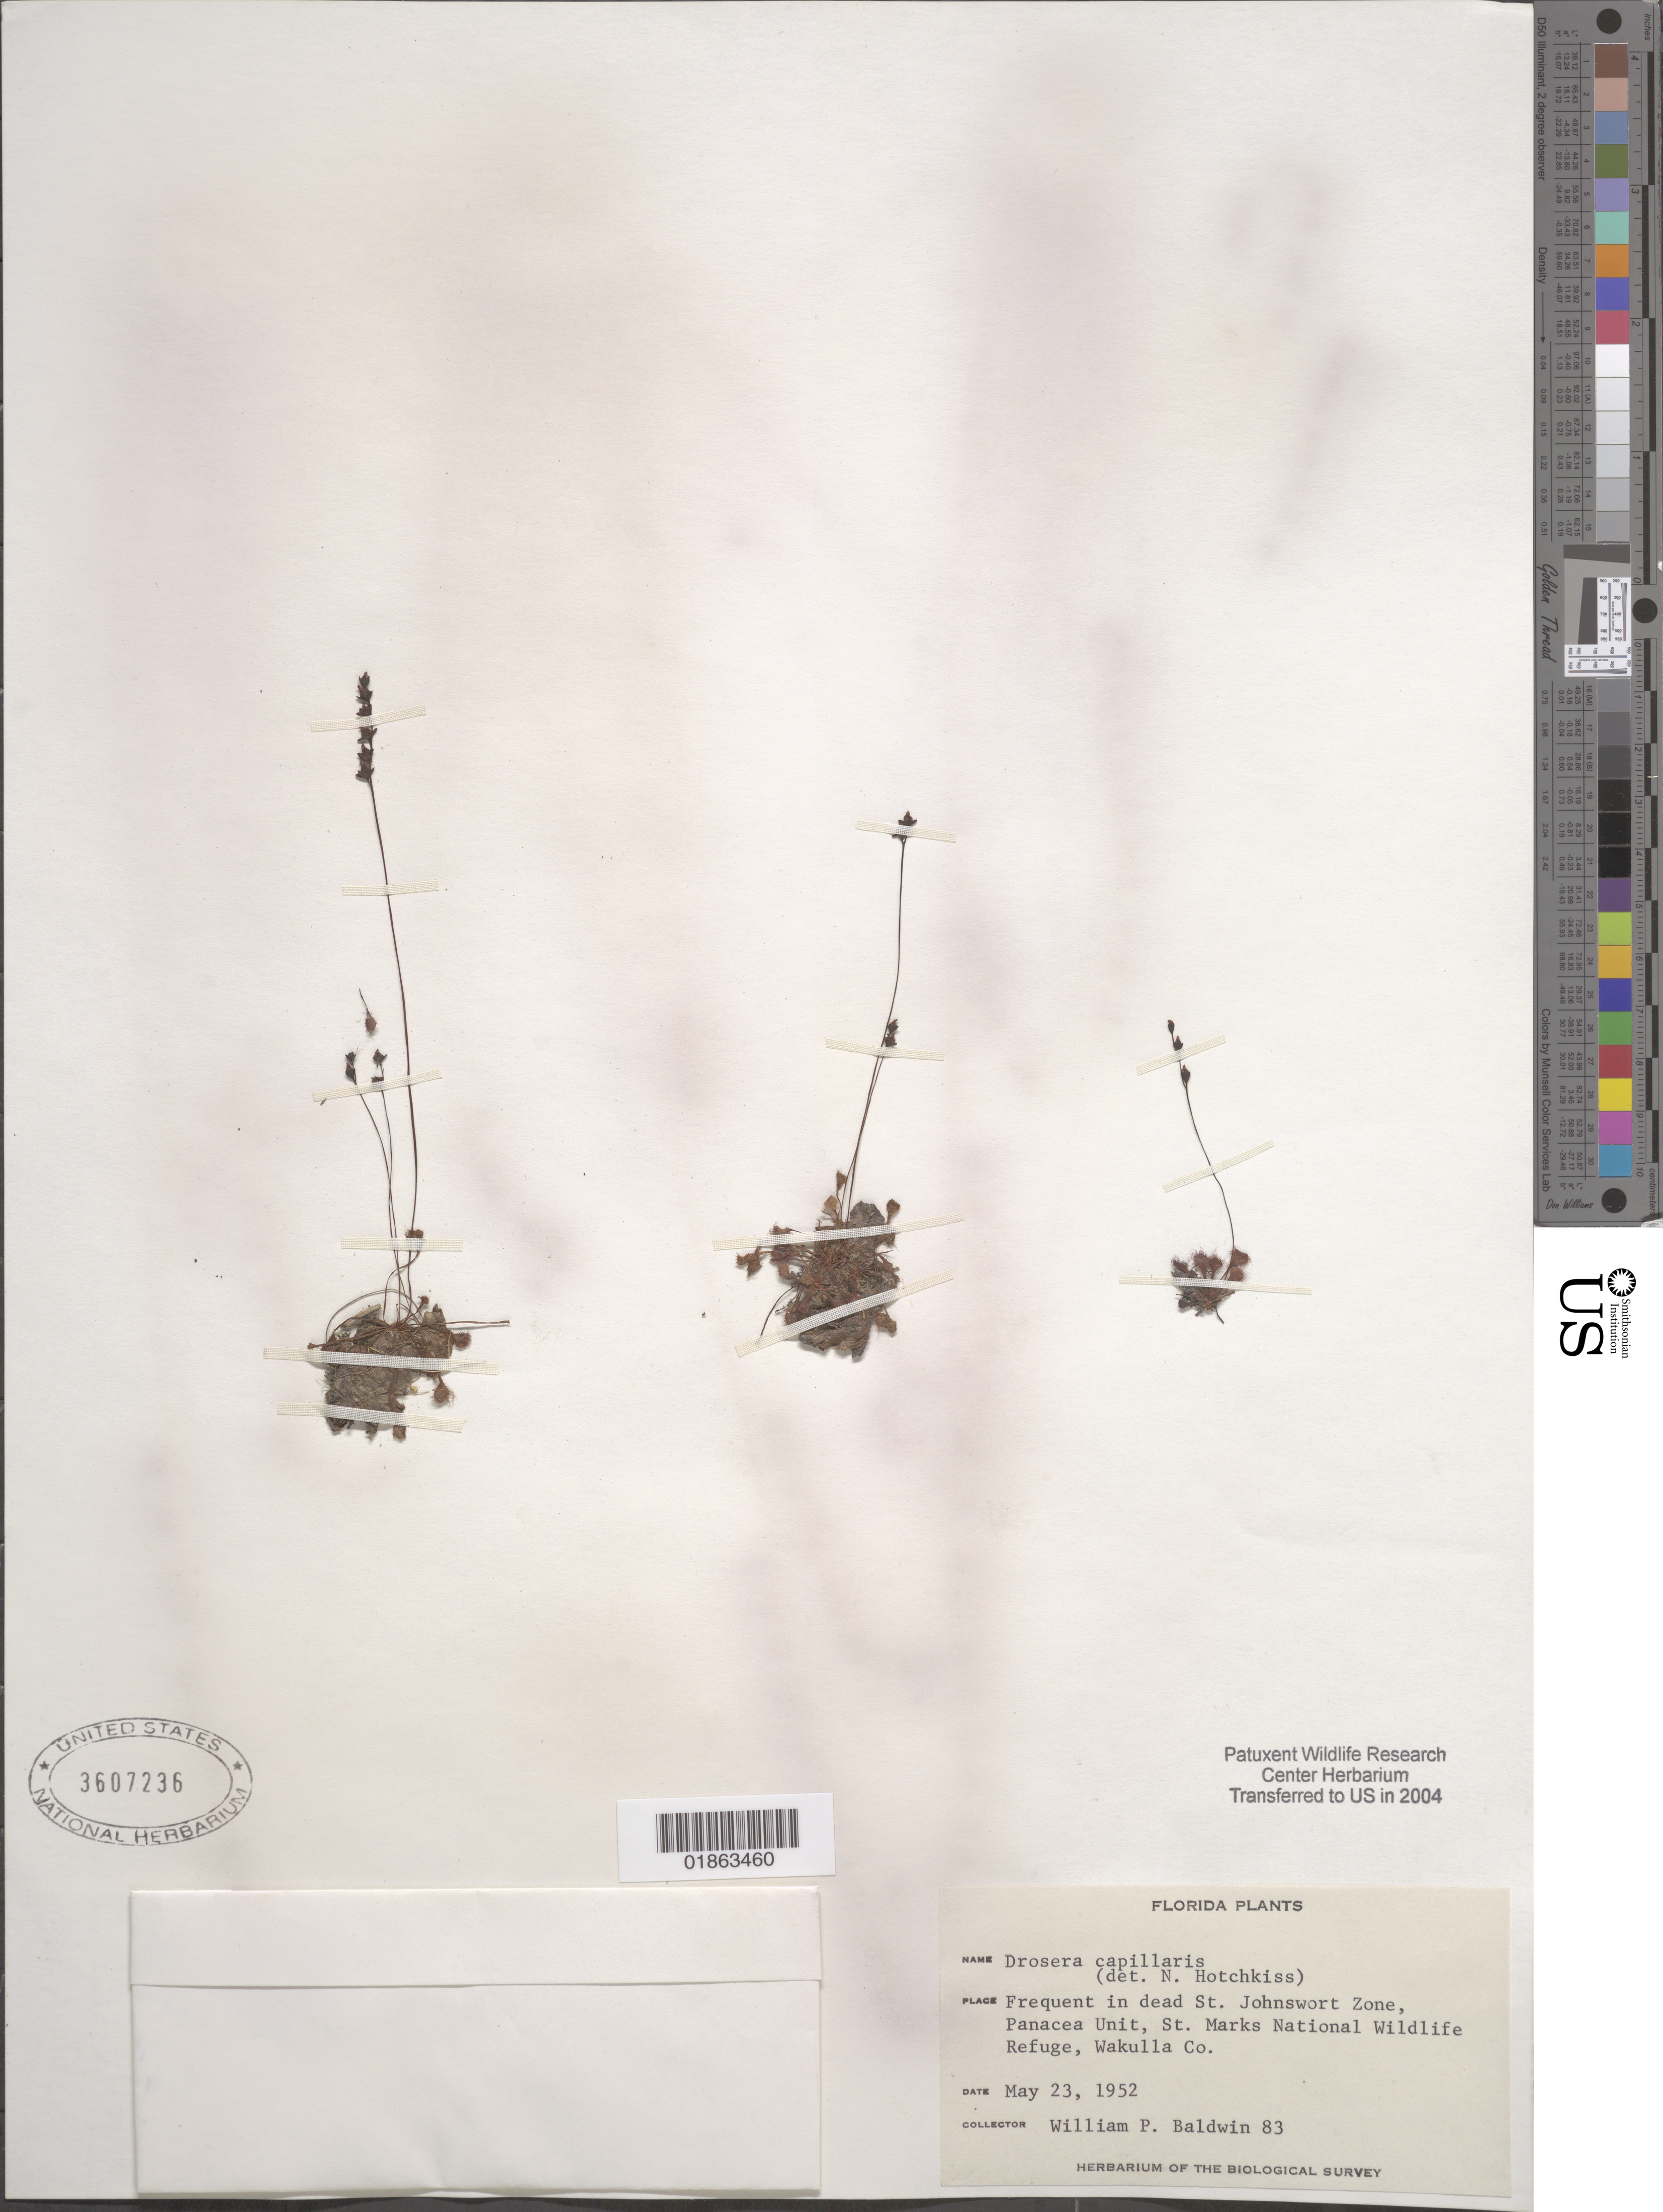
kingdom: Plantae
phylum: Tracheophyta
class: Magnoliopsida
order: Caryophyllales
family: Droseraceae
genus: Drosera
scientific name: Drosera capillaris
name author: Poir.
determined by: Hotchkiss, N.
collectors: W. Baldwin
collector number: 83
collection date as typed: May 23, 1952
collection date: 1952-05-23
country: United States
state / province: Florida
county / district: Wakulla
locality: In dead St. Johnswort Zone, Panacea Unit, St. Marks National Wildlfie Refuge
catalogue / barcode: US 3607236